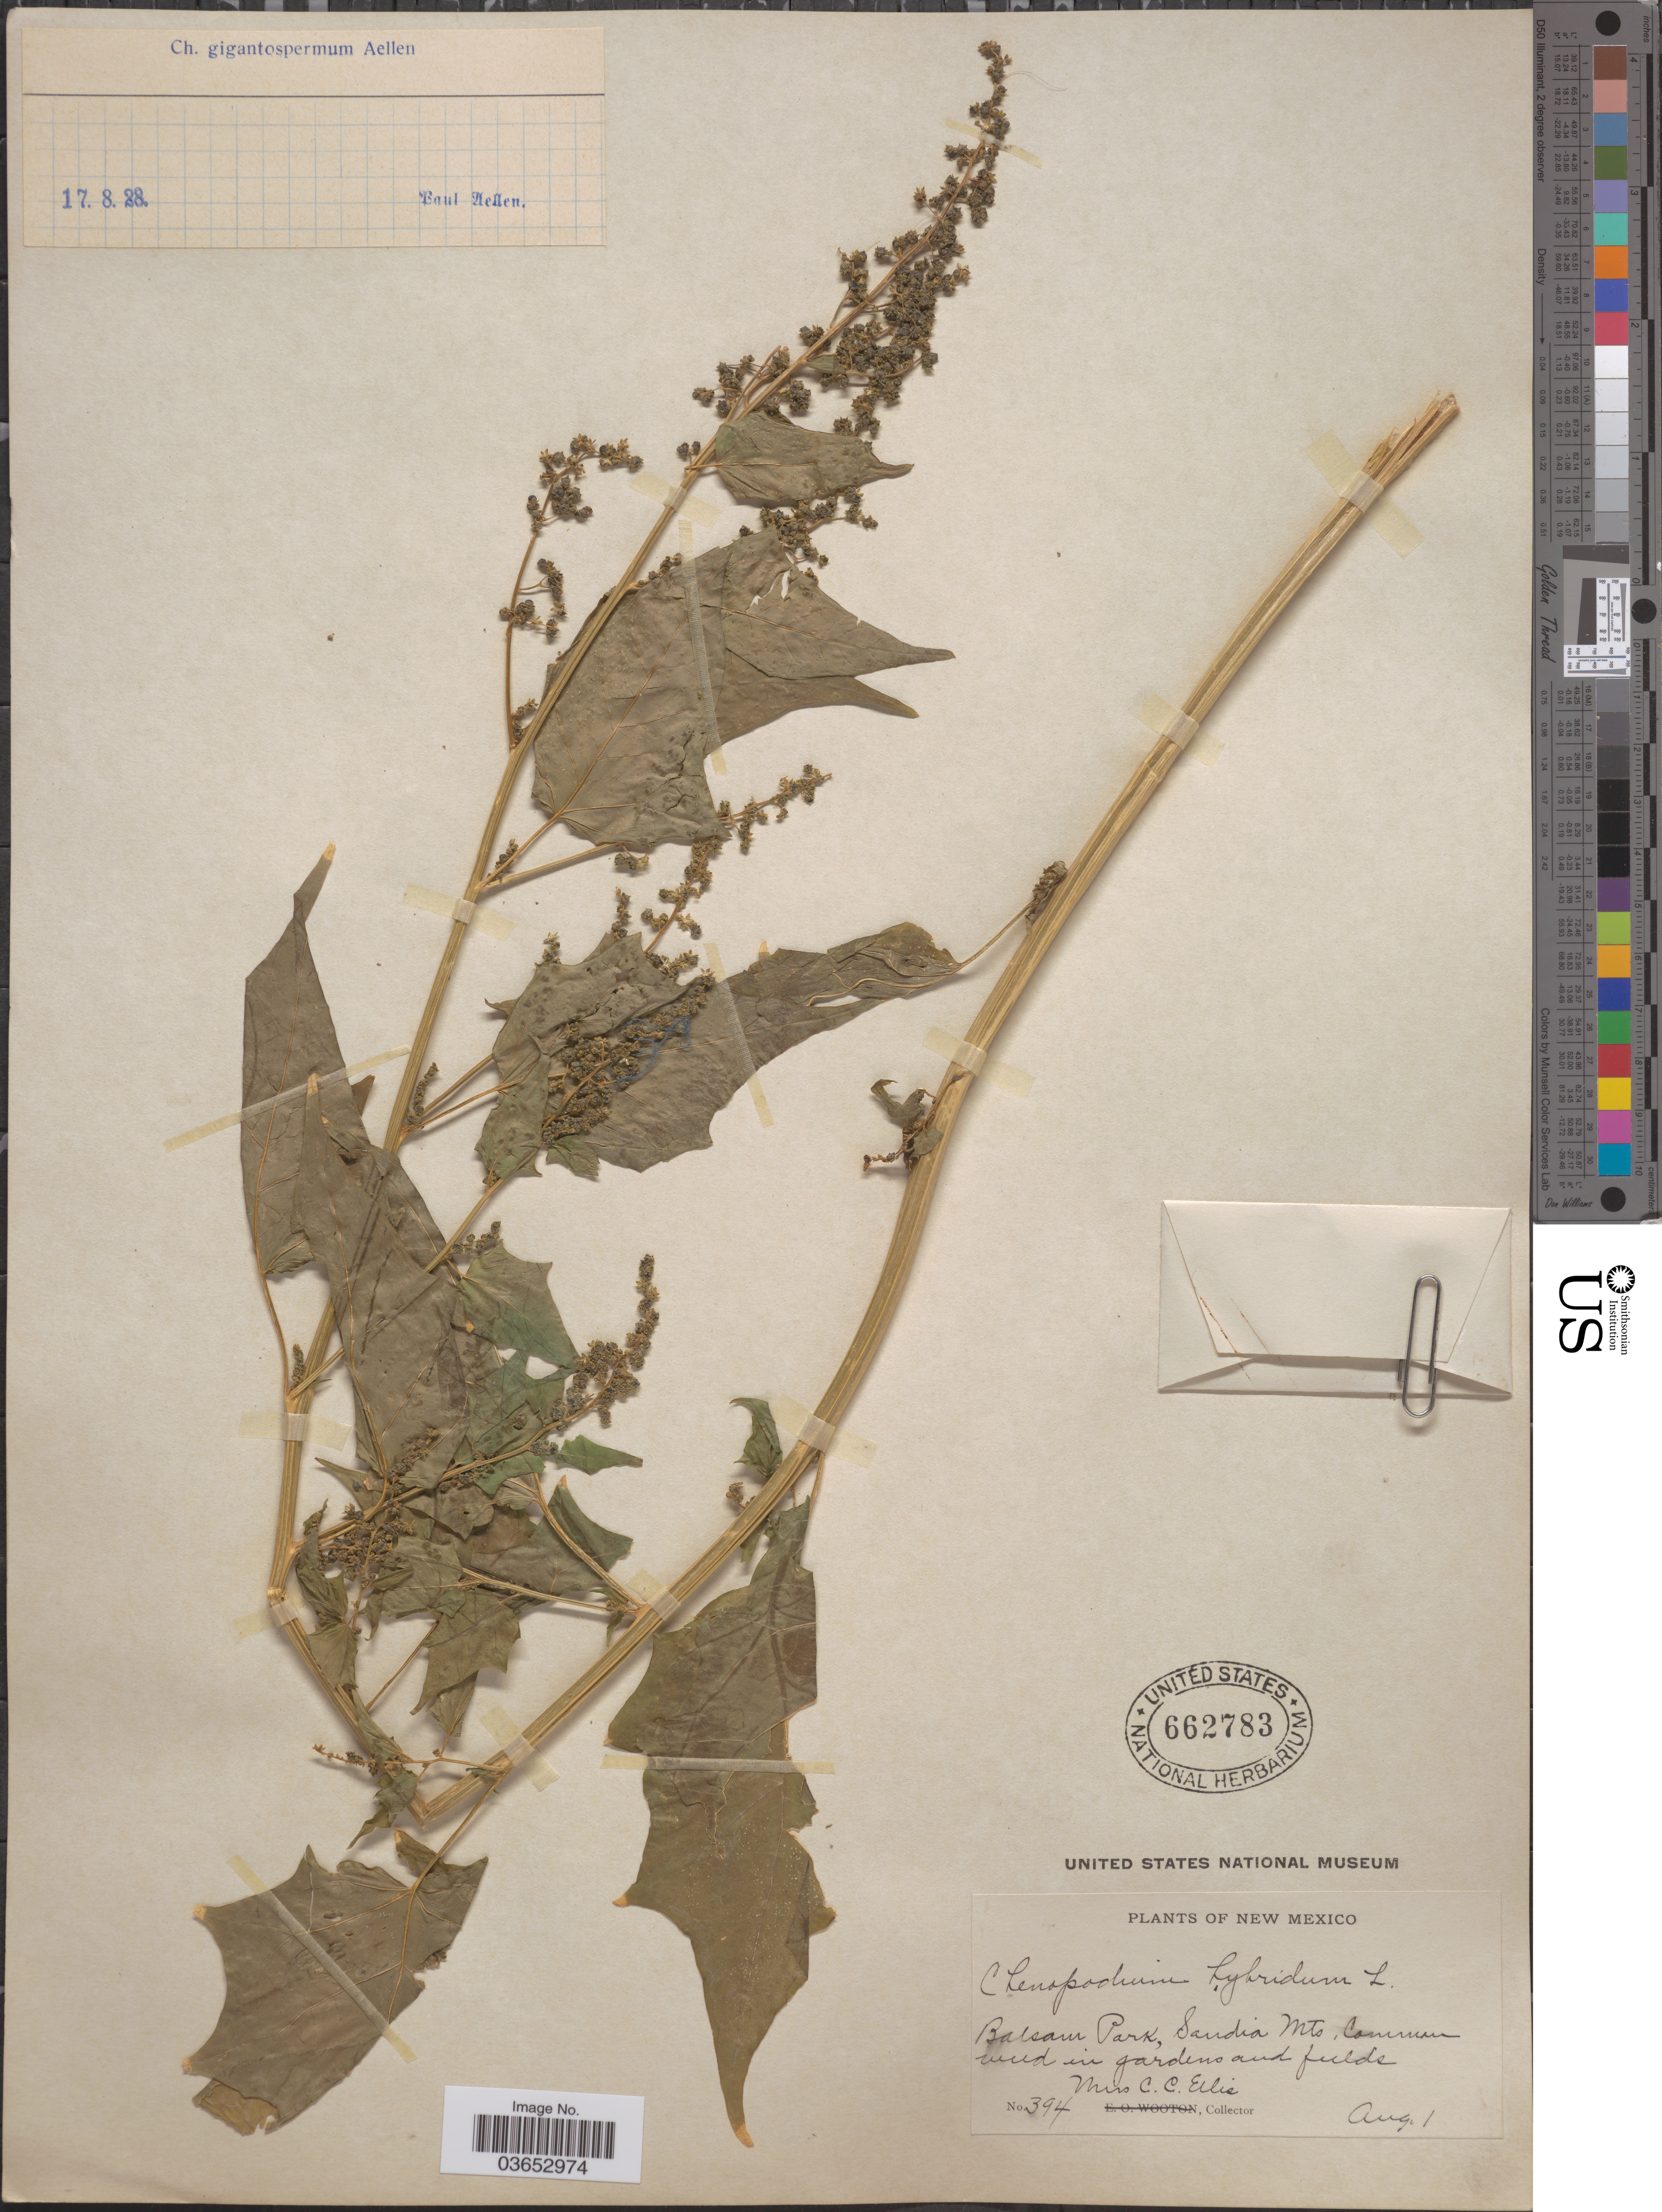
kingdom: Plantae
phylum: Tracheophyta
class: Magnoliopsida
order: Caryophyllales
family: Amaranthaceae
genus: Chenopodium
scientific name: Chenopodium gigantospermum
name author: Aellen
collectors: C. C. Ellis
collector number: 394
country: United States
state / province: New Mexico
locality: Balsam Park, Sandia Mts.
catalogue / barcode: US 662783